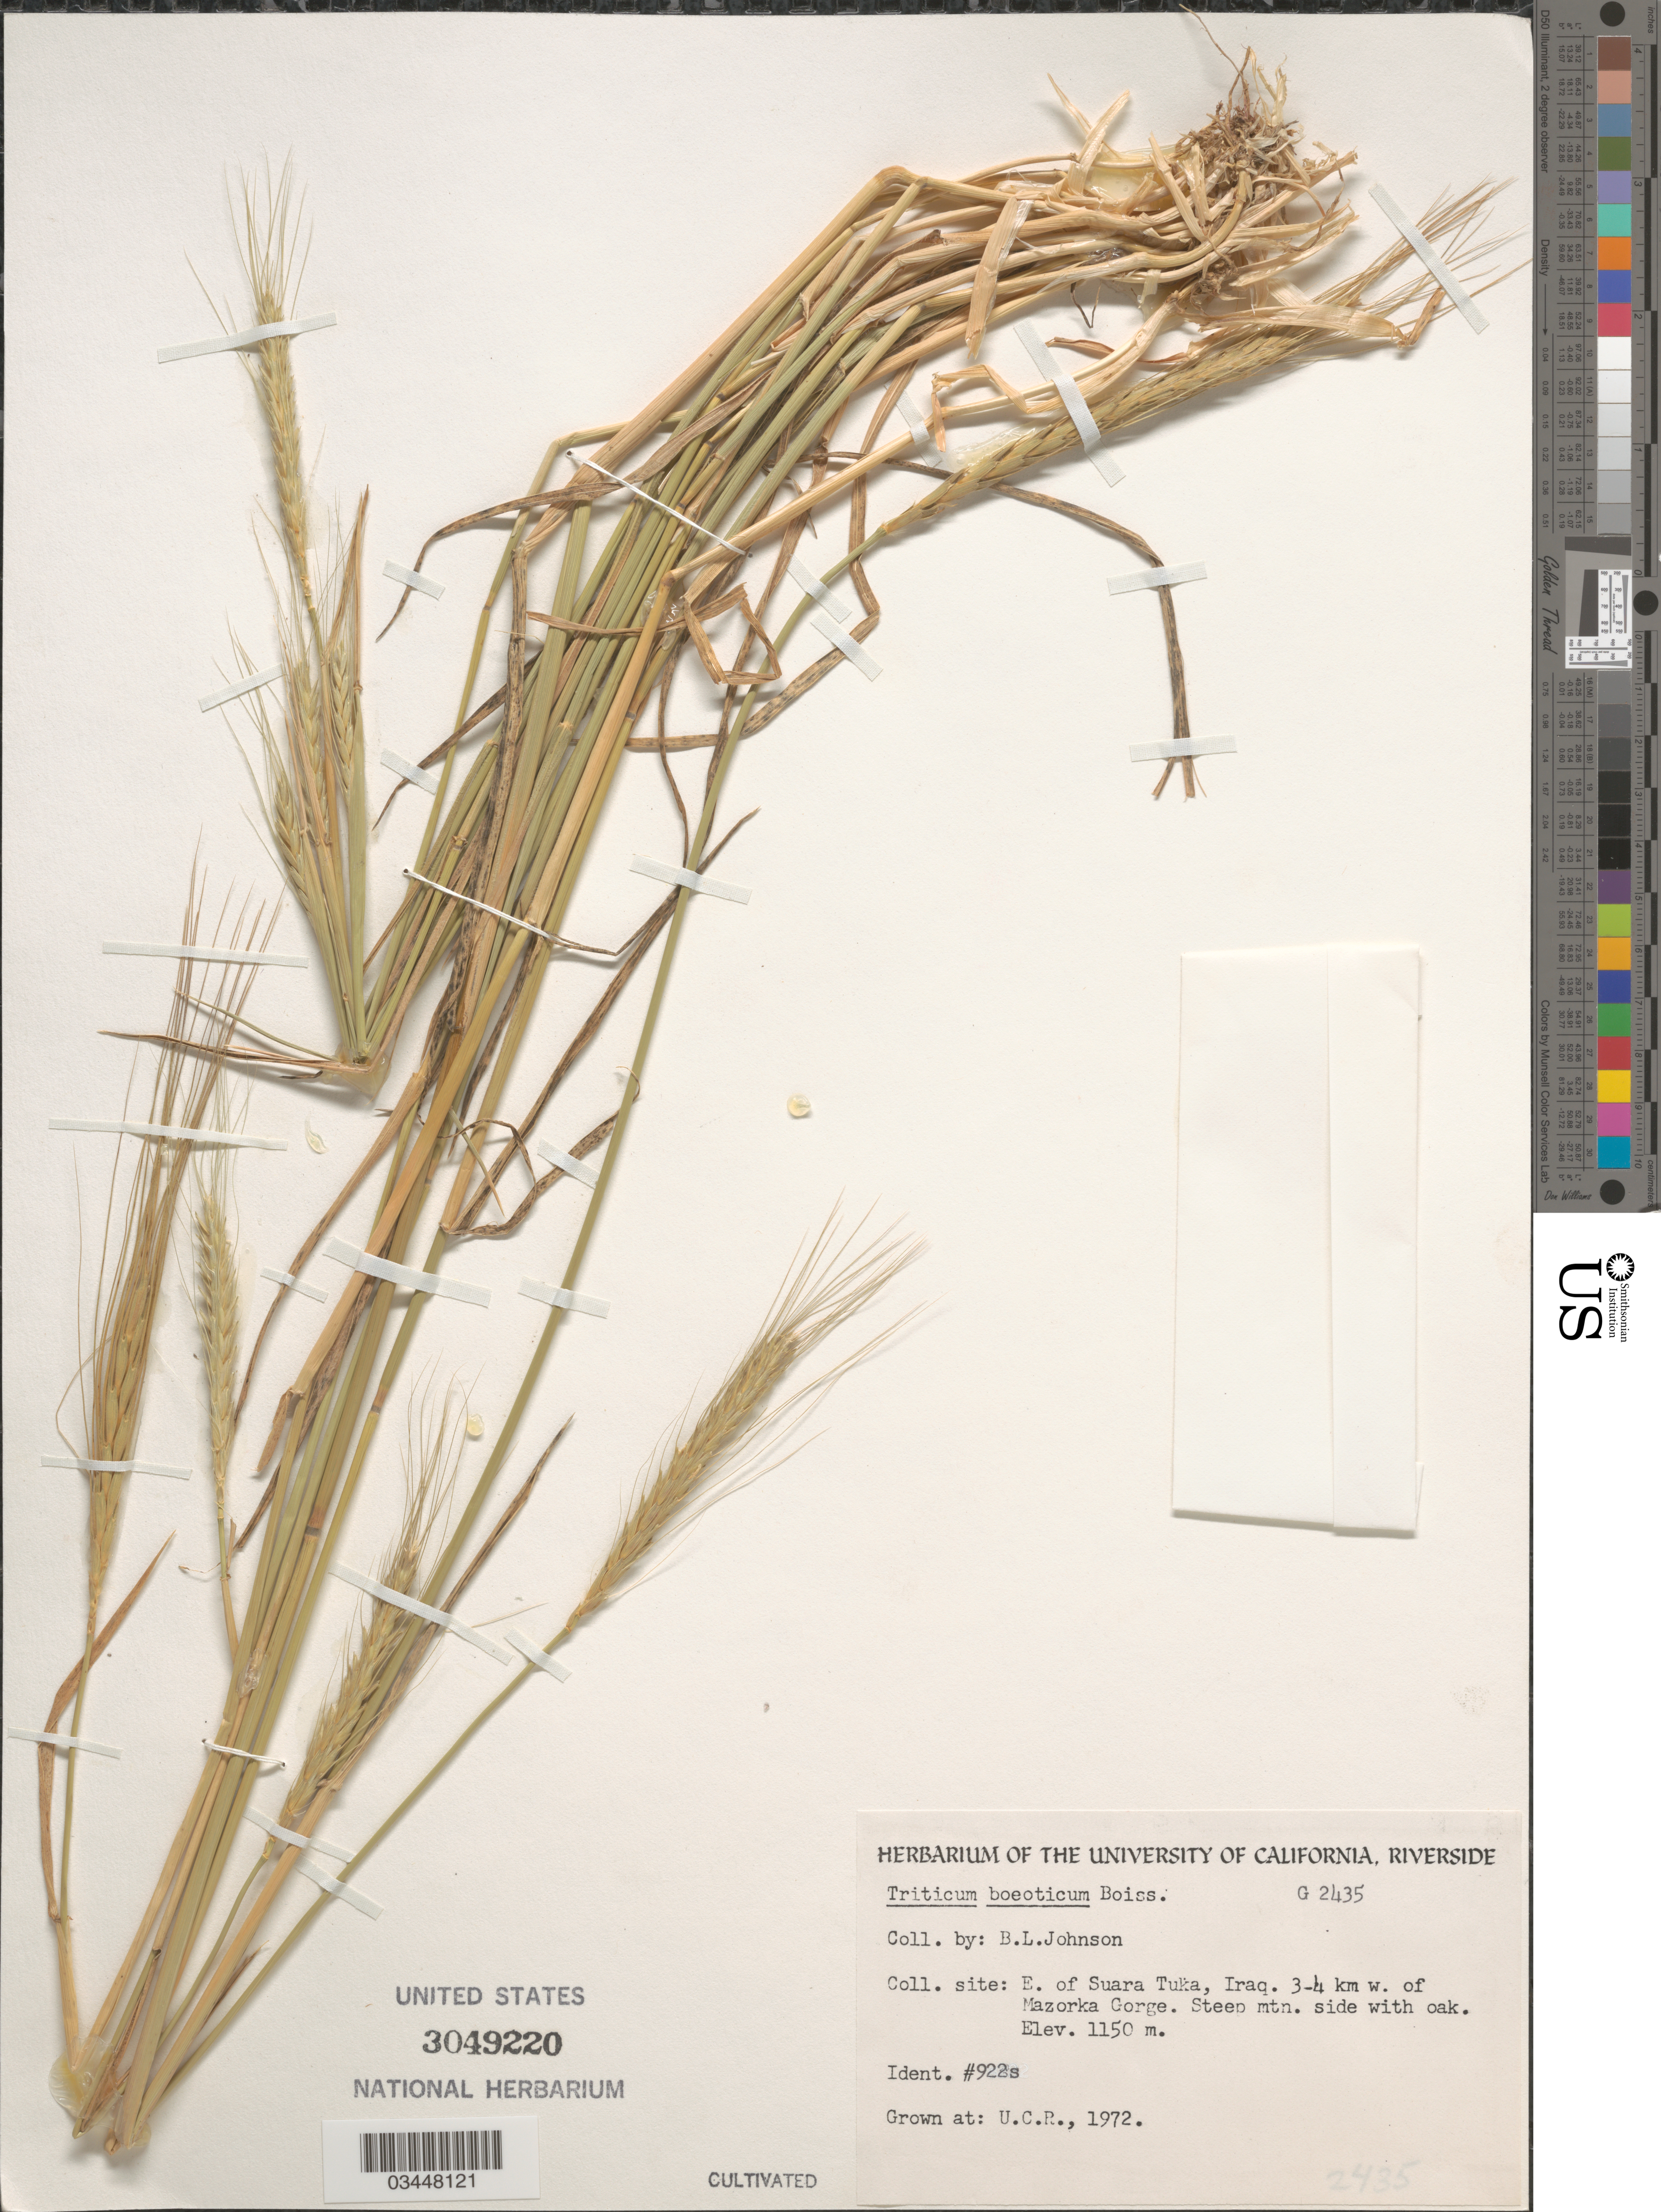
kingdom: Plantae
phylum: Tracheophyta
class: Liliopsida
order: Poales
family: Poaceae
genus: Triticum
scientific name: Triticum boeoticum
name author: Boiss.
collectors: ex herb. Univ. of California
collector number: G2435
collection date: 1972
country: United States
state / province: California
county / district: Riverside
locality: U.C.R.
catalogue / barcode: US 3049220